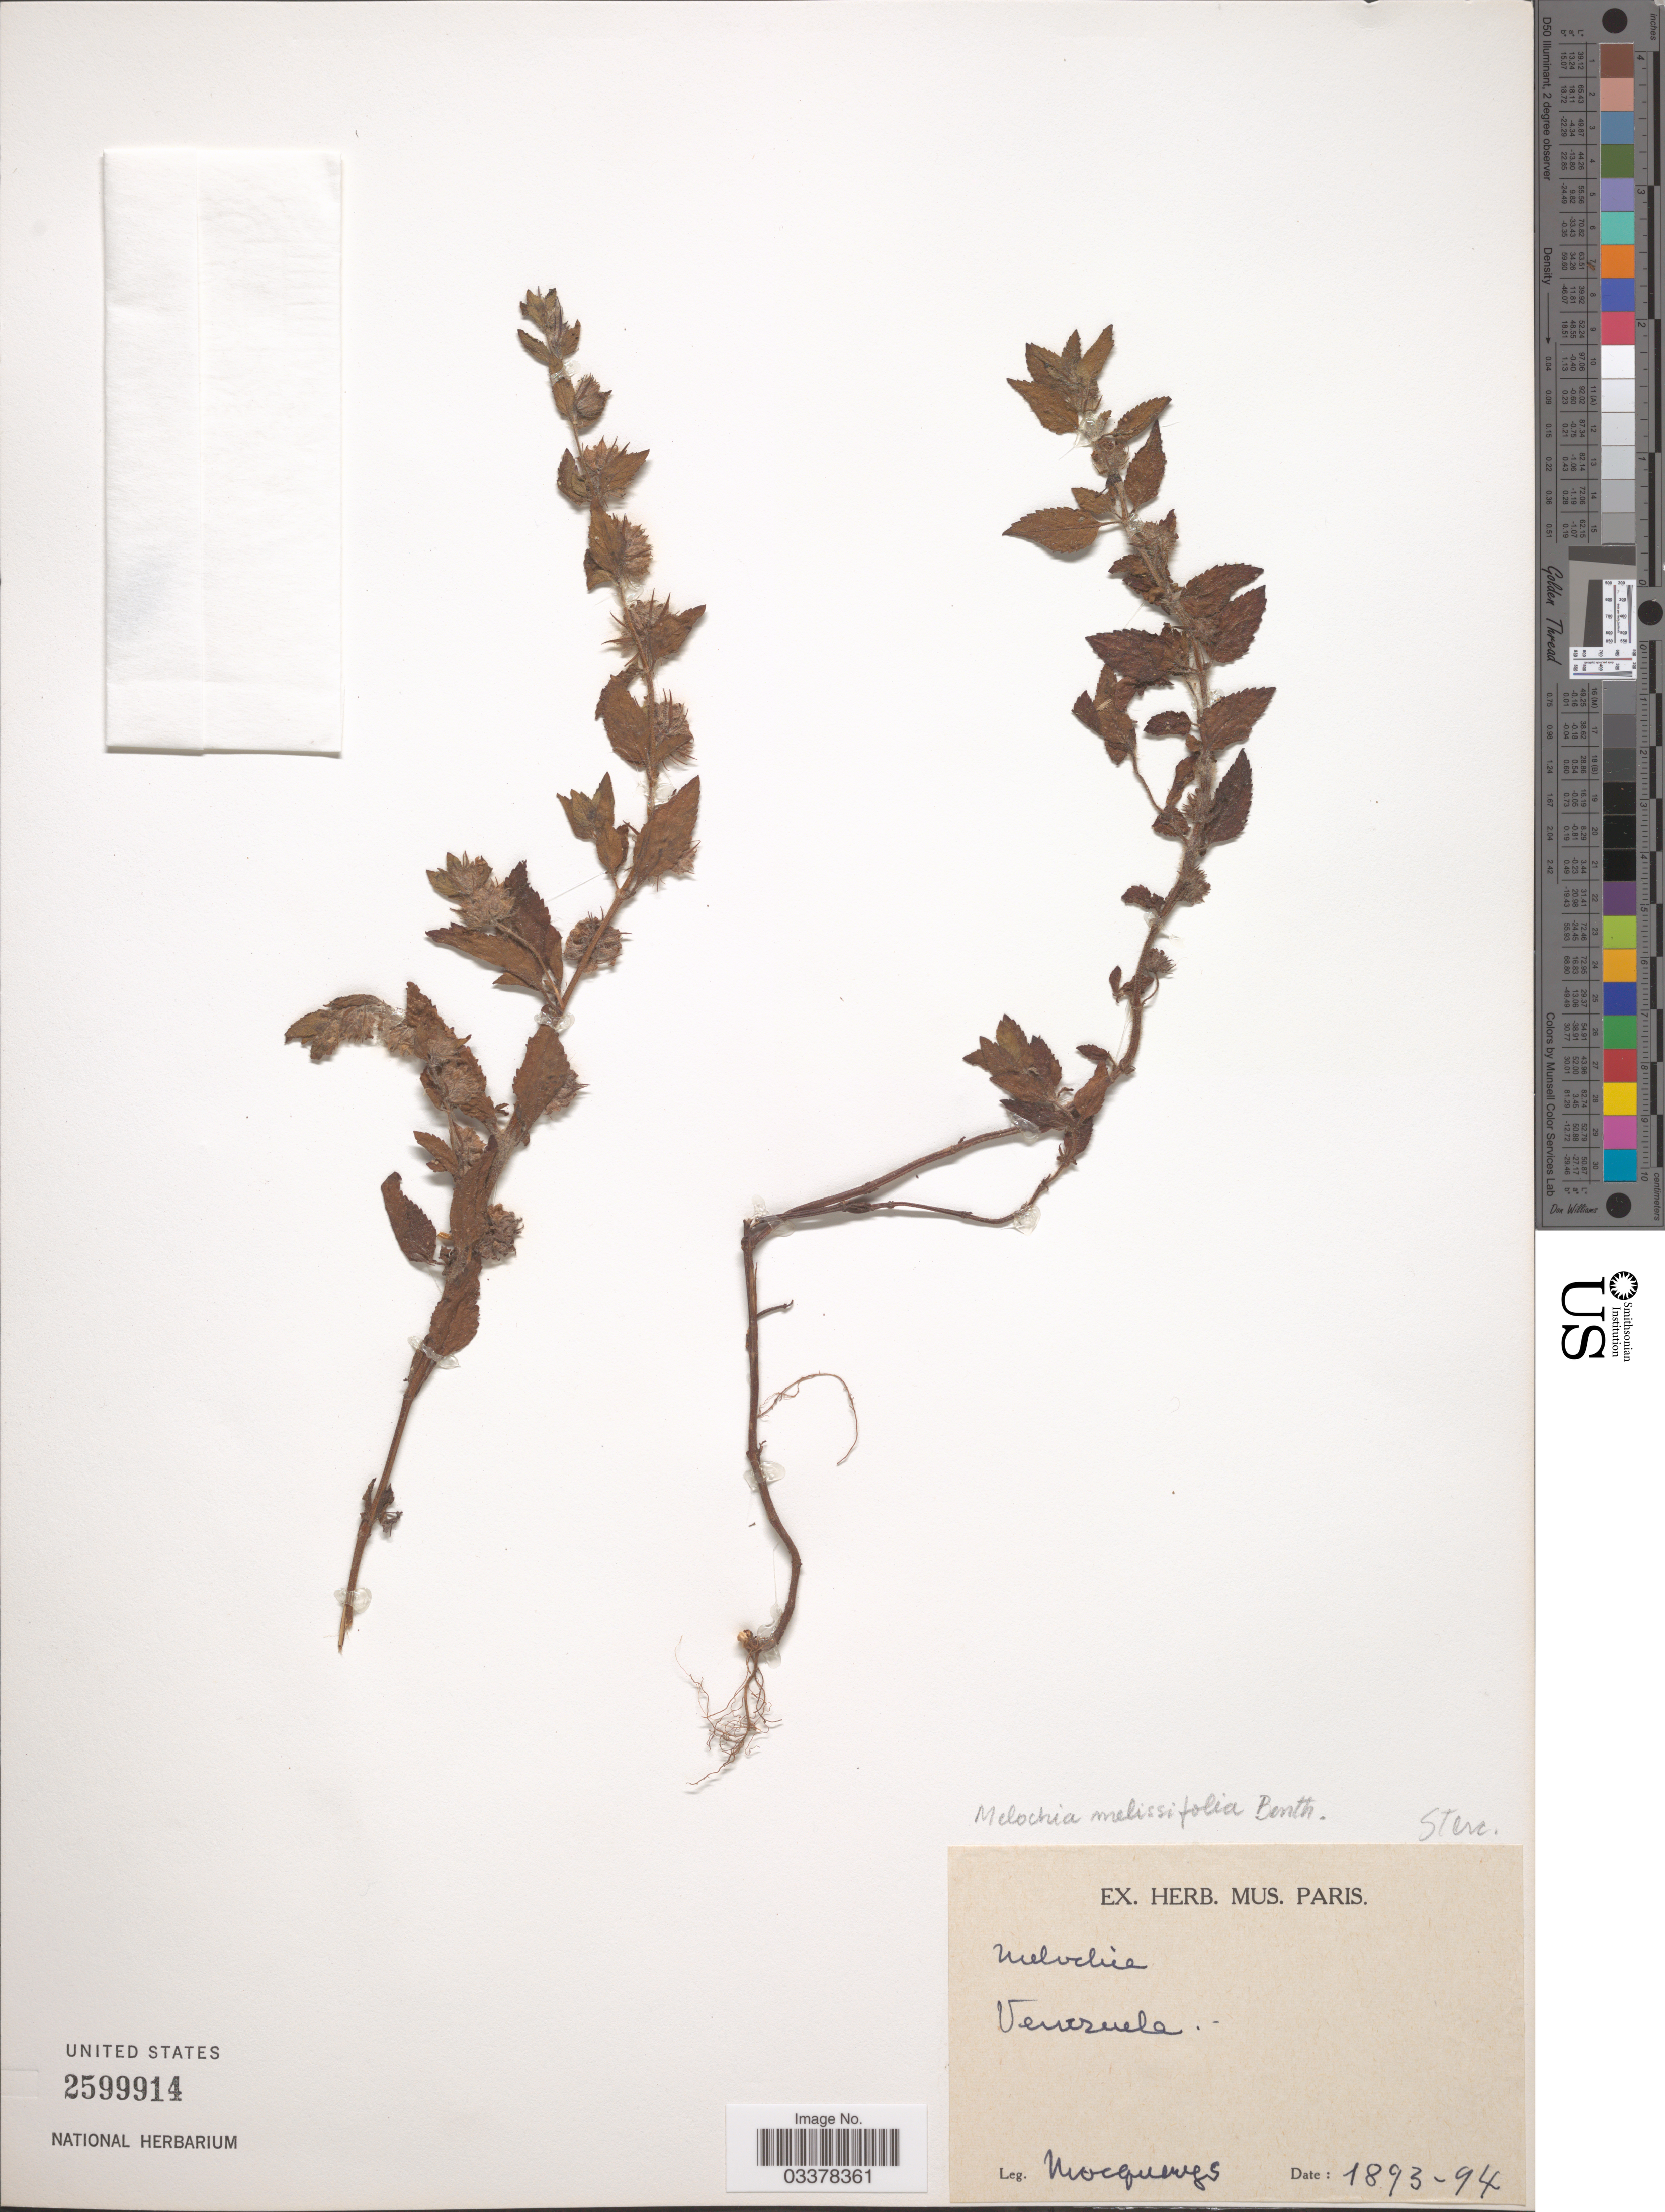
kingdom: Plantae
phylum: Tracheophyta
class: Magnoliopsida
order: Malvales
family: Malvaceae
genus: Melochia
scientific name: Melochia melissifolia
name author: Benth.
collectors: A. Mocquerys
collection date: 1893/1894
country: Venezuela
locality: S.L.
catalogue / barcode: US 2599914